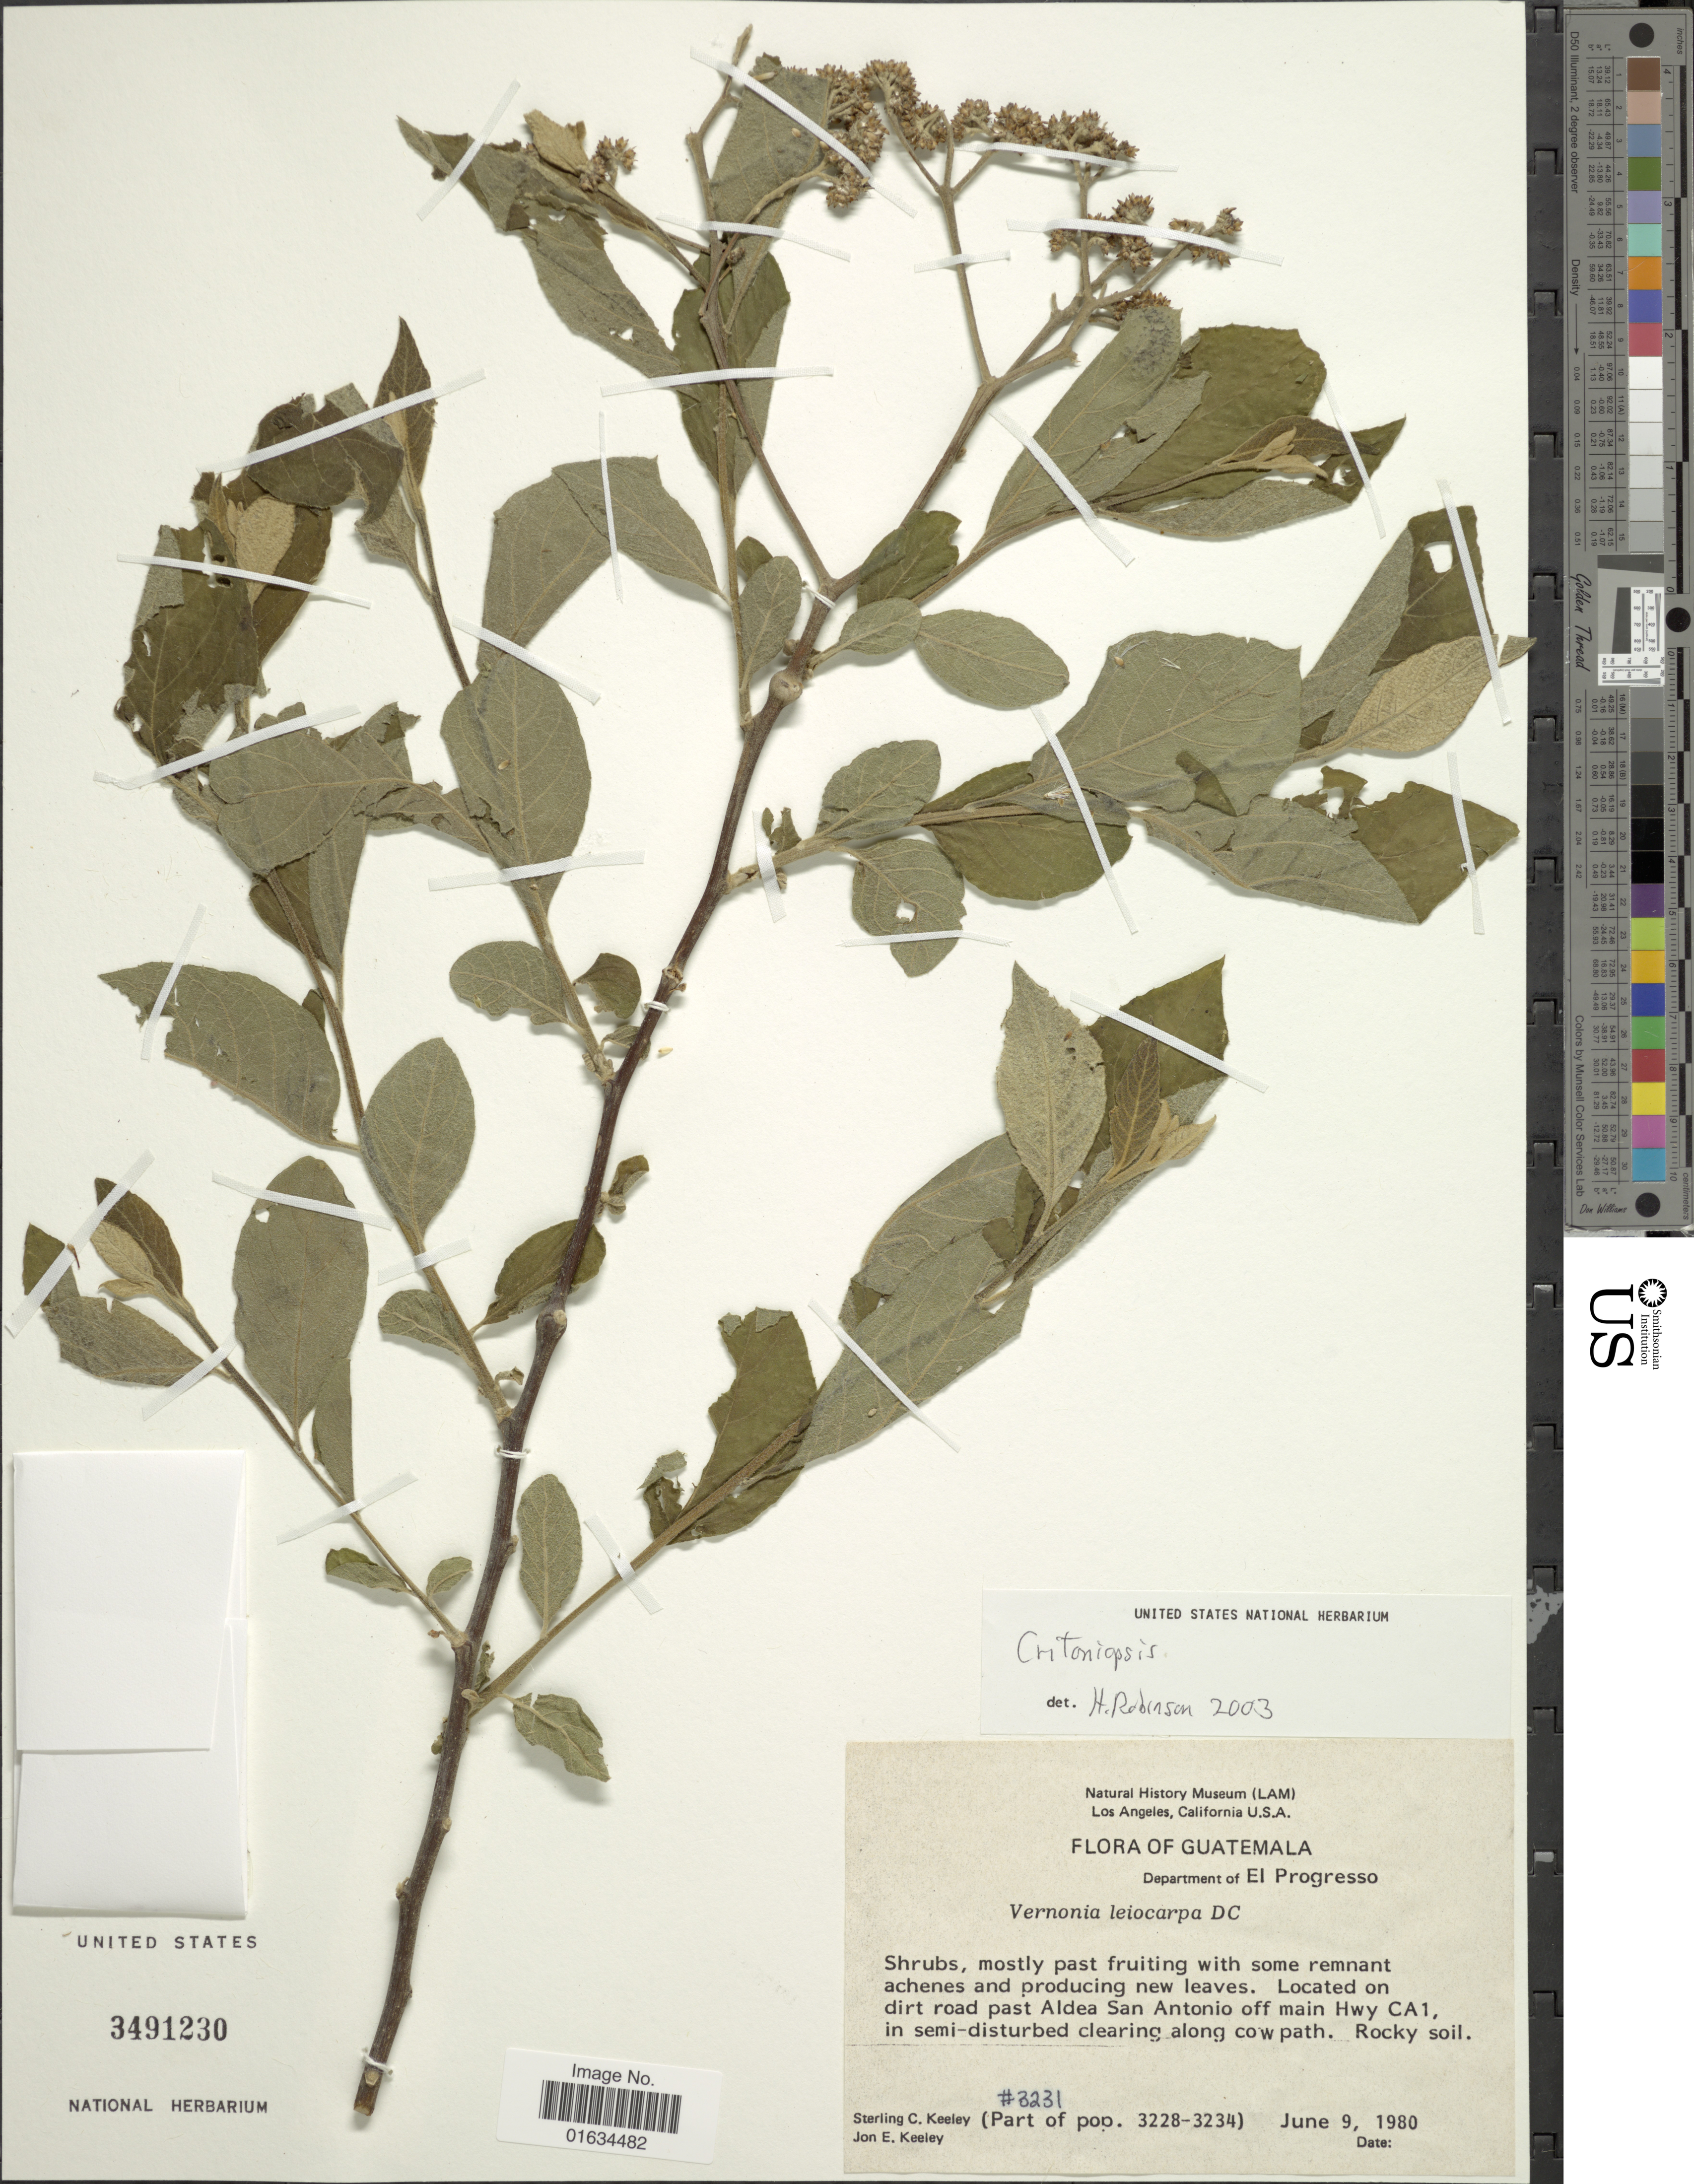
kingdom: Plantae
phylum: Tracheophyta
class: Magnoliopsida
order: Asterales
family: Asteraceae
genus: Eremosis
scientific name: Eremosis leiocarpa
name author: (DC.) Gleason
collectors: S. C. Keeley & J. E. Keeley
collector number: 3231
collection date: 1980-06-09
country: Guatemala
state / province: El Progreso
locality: Located on dirt road past Aldea San Antionio off main Hwy CA1, Department of El Progesso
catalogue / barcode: US 2491230